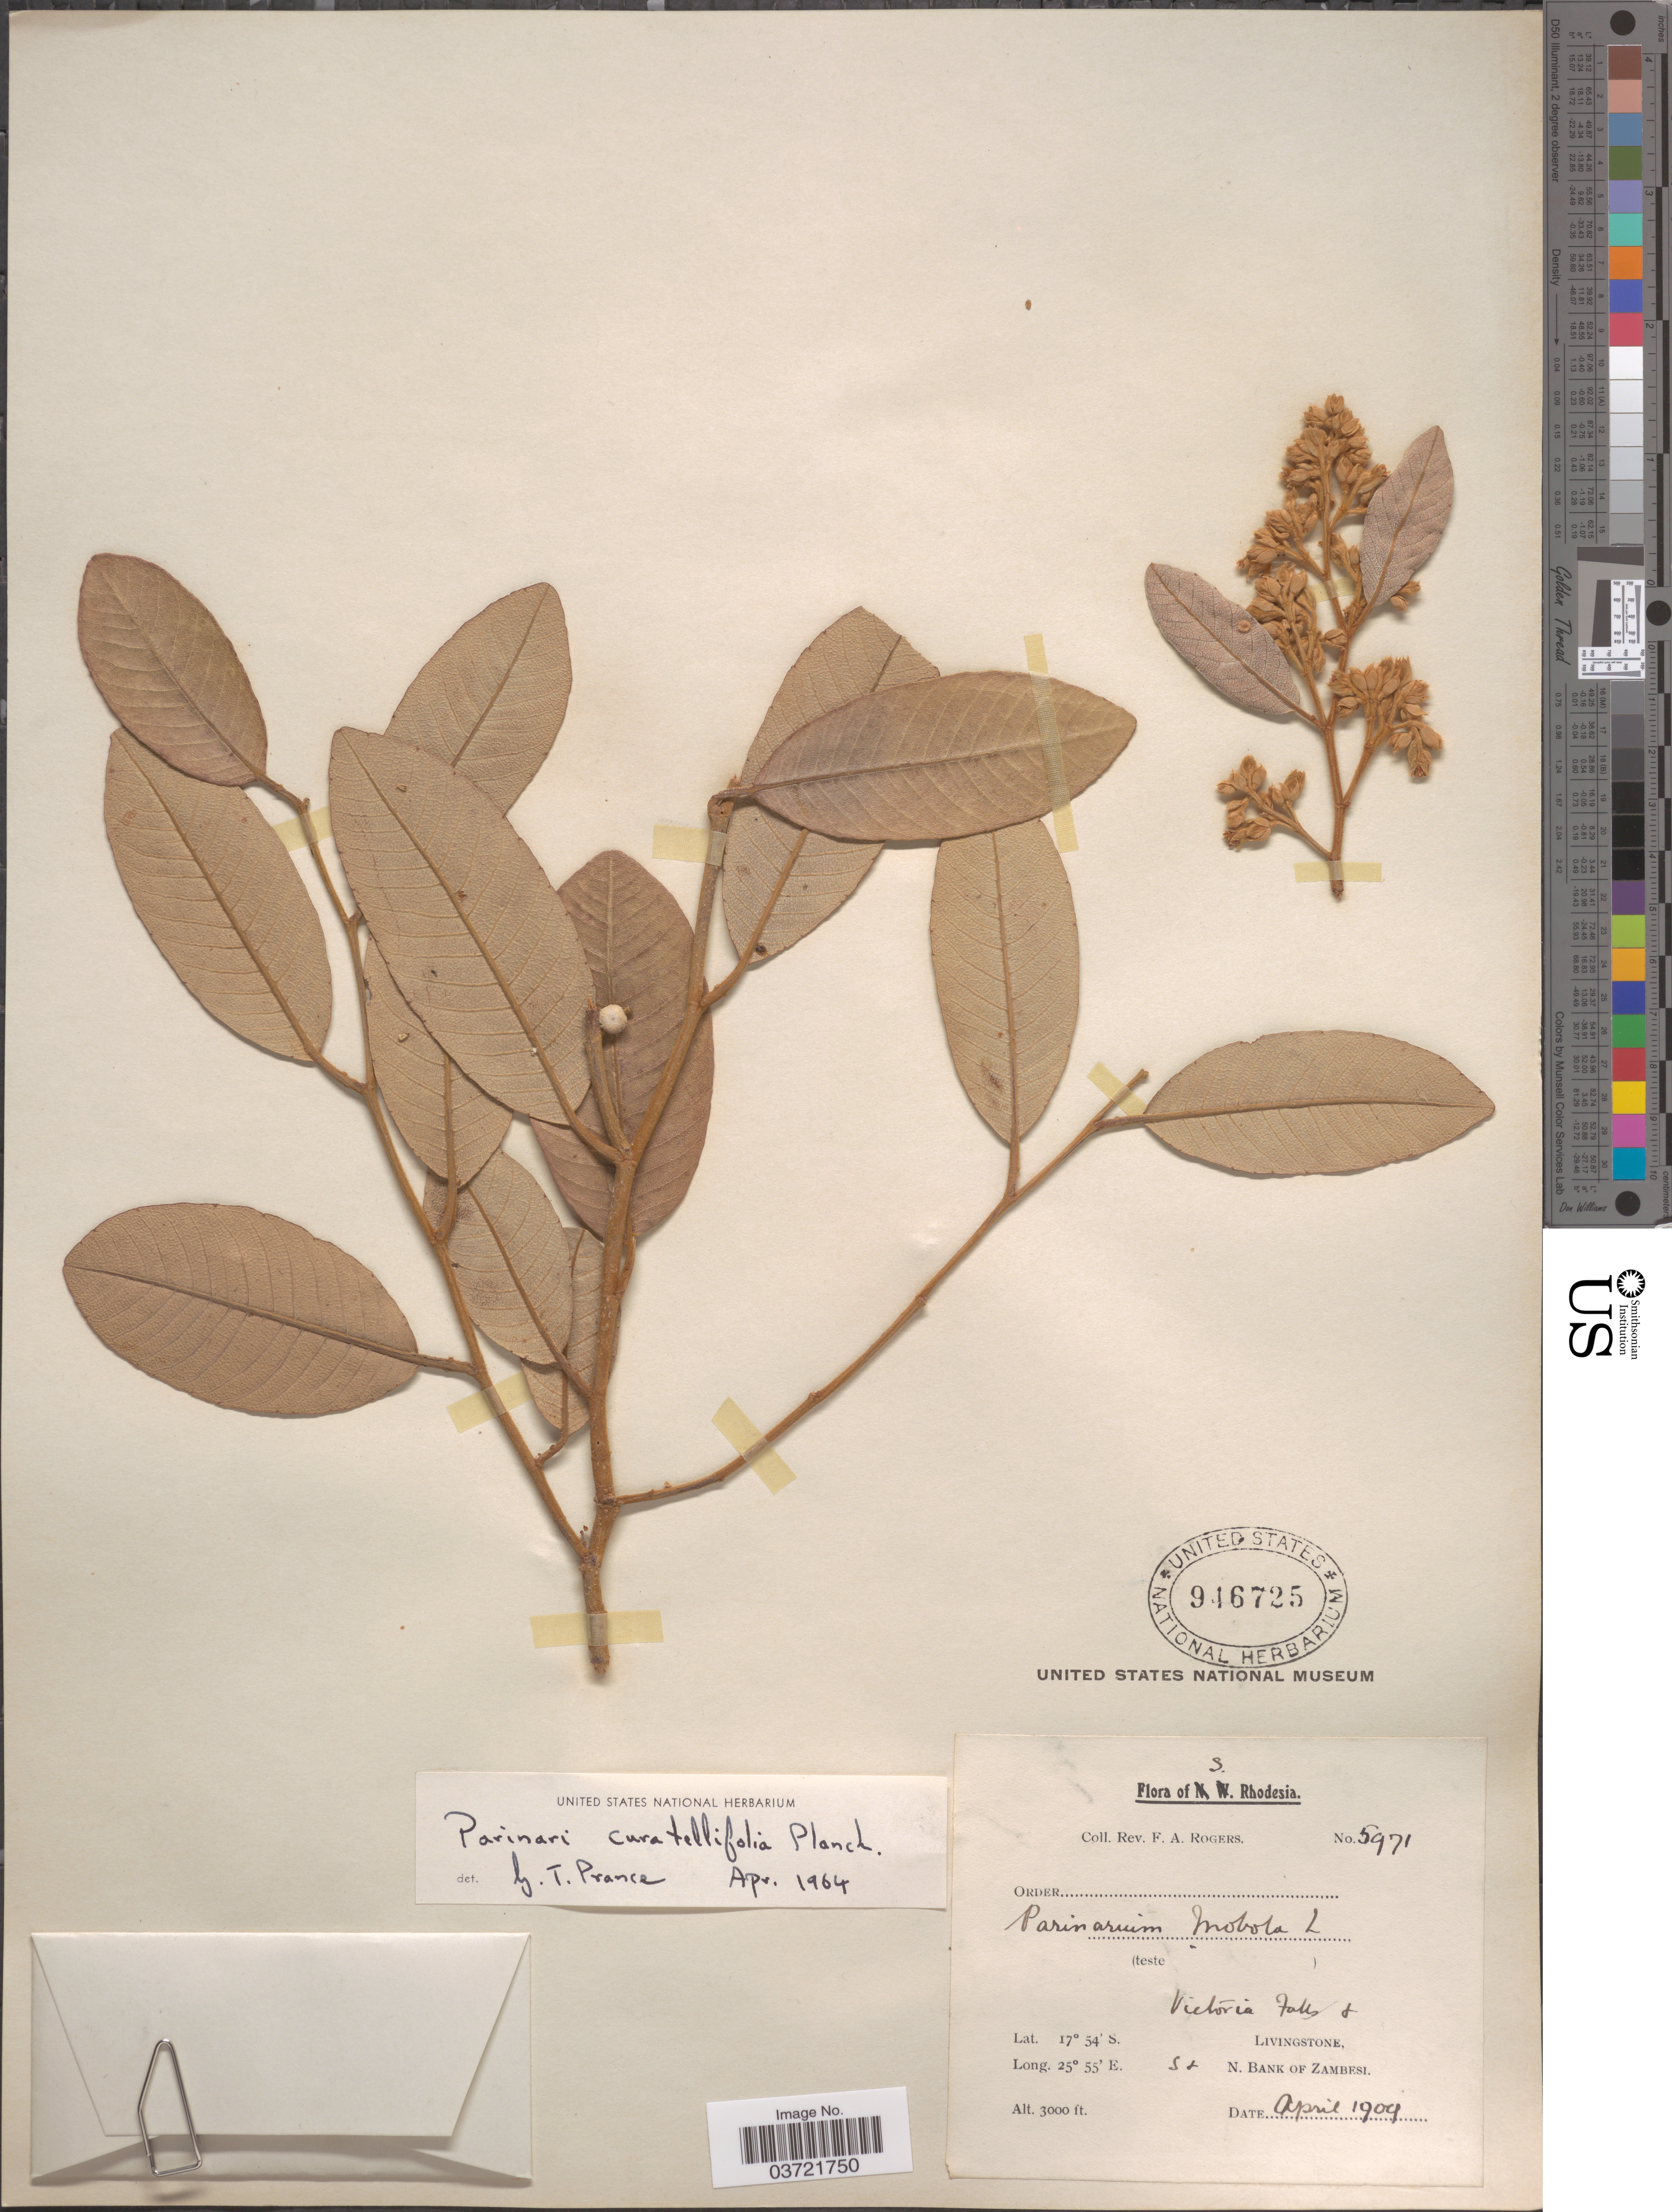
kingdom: Plantae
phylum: Tracheophyta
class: Magnoliopsida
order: Malpighiales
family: Chrysobalanaceae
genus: Parinari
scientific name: Parinari curatellifolia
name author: Planch. ex Benth.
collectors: F. A. Rogers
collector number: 5971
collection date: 1909-04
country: Zimbabwe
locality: S. Rhodesia. Victoria falls + Livingstone, S. [unsure placement] & [unsure placement] N. Bank of Zambesi.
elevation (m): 914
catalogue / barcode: US 946725